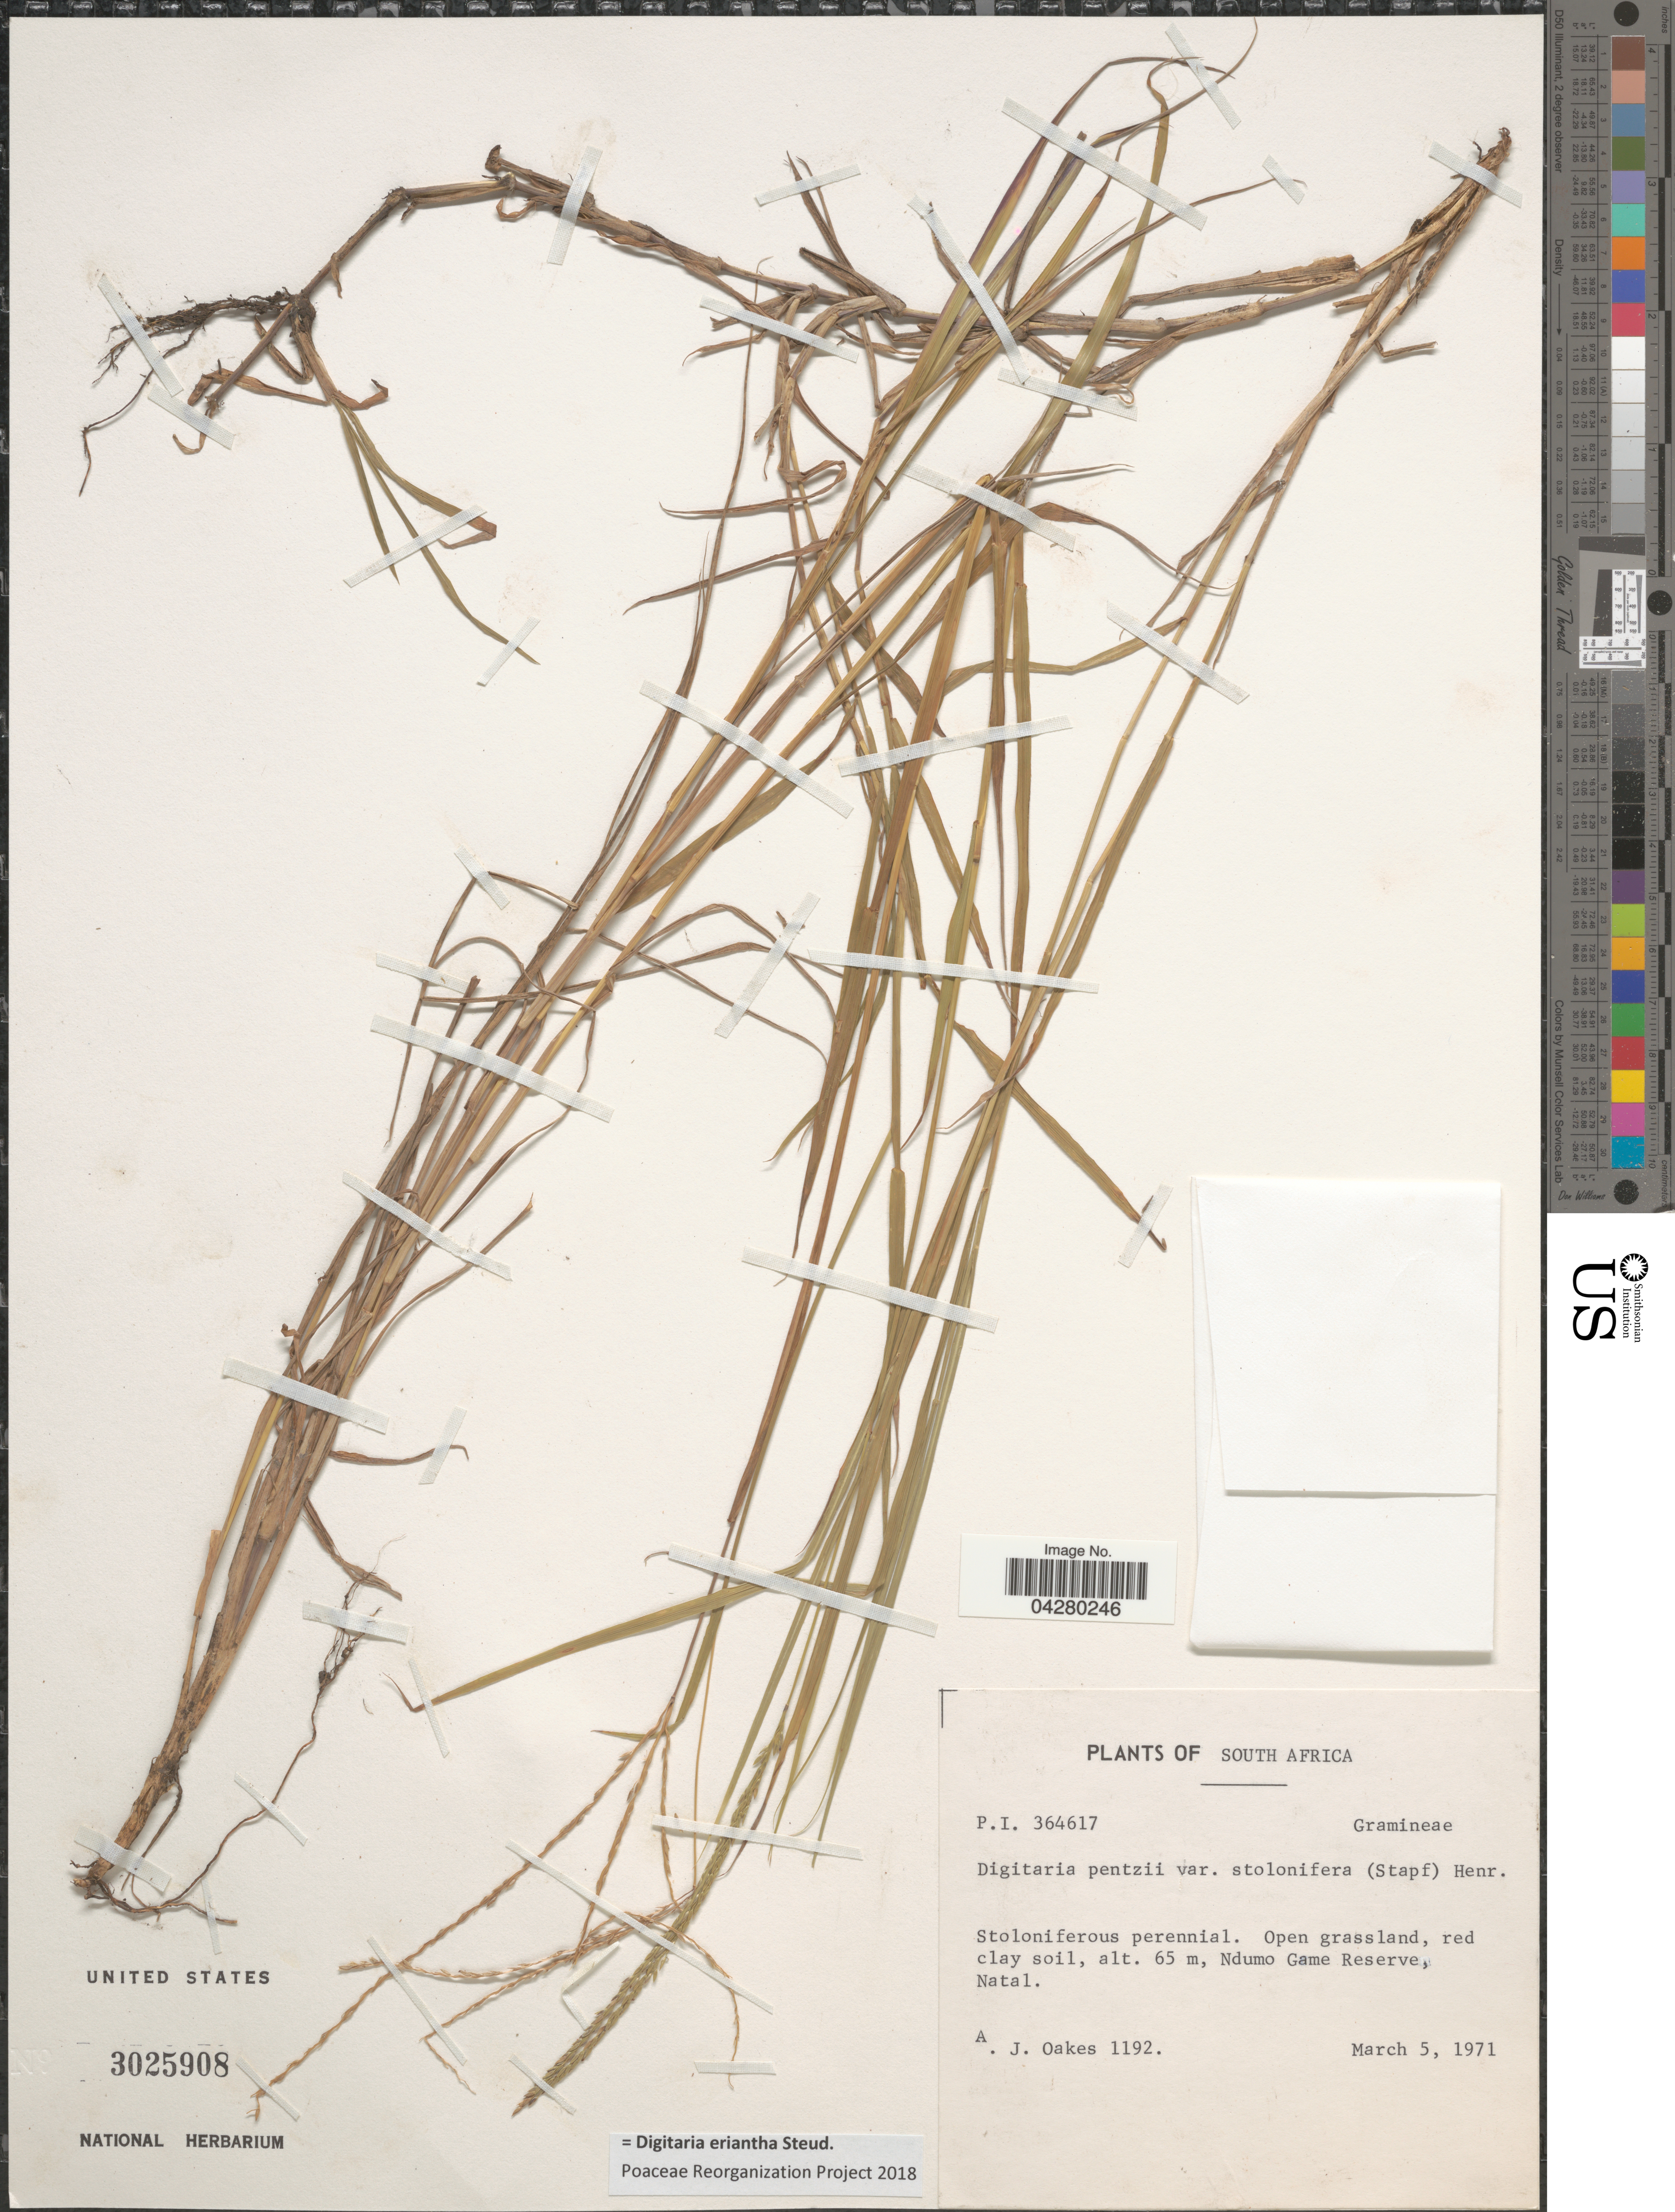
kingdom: Plantae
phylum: Tracheophyta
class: Liliopsida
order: Poales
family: Poaceae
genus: Digitaria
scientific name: Digitaria eriantha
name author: Steud.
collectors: A. Oakes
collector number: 1192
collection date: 1971-03-05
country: South Africa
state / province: KwaZulu-Natal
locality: Open grassland, red clay soil, Ndumo Game Reserve, Natal.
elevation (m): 65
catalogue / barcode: US 3025908